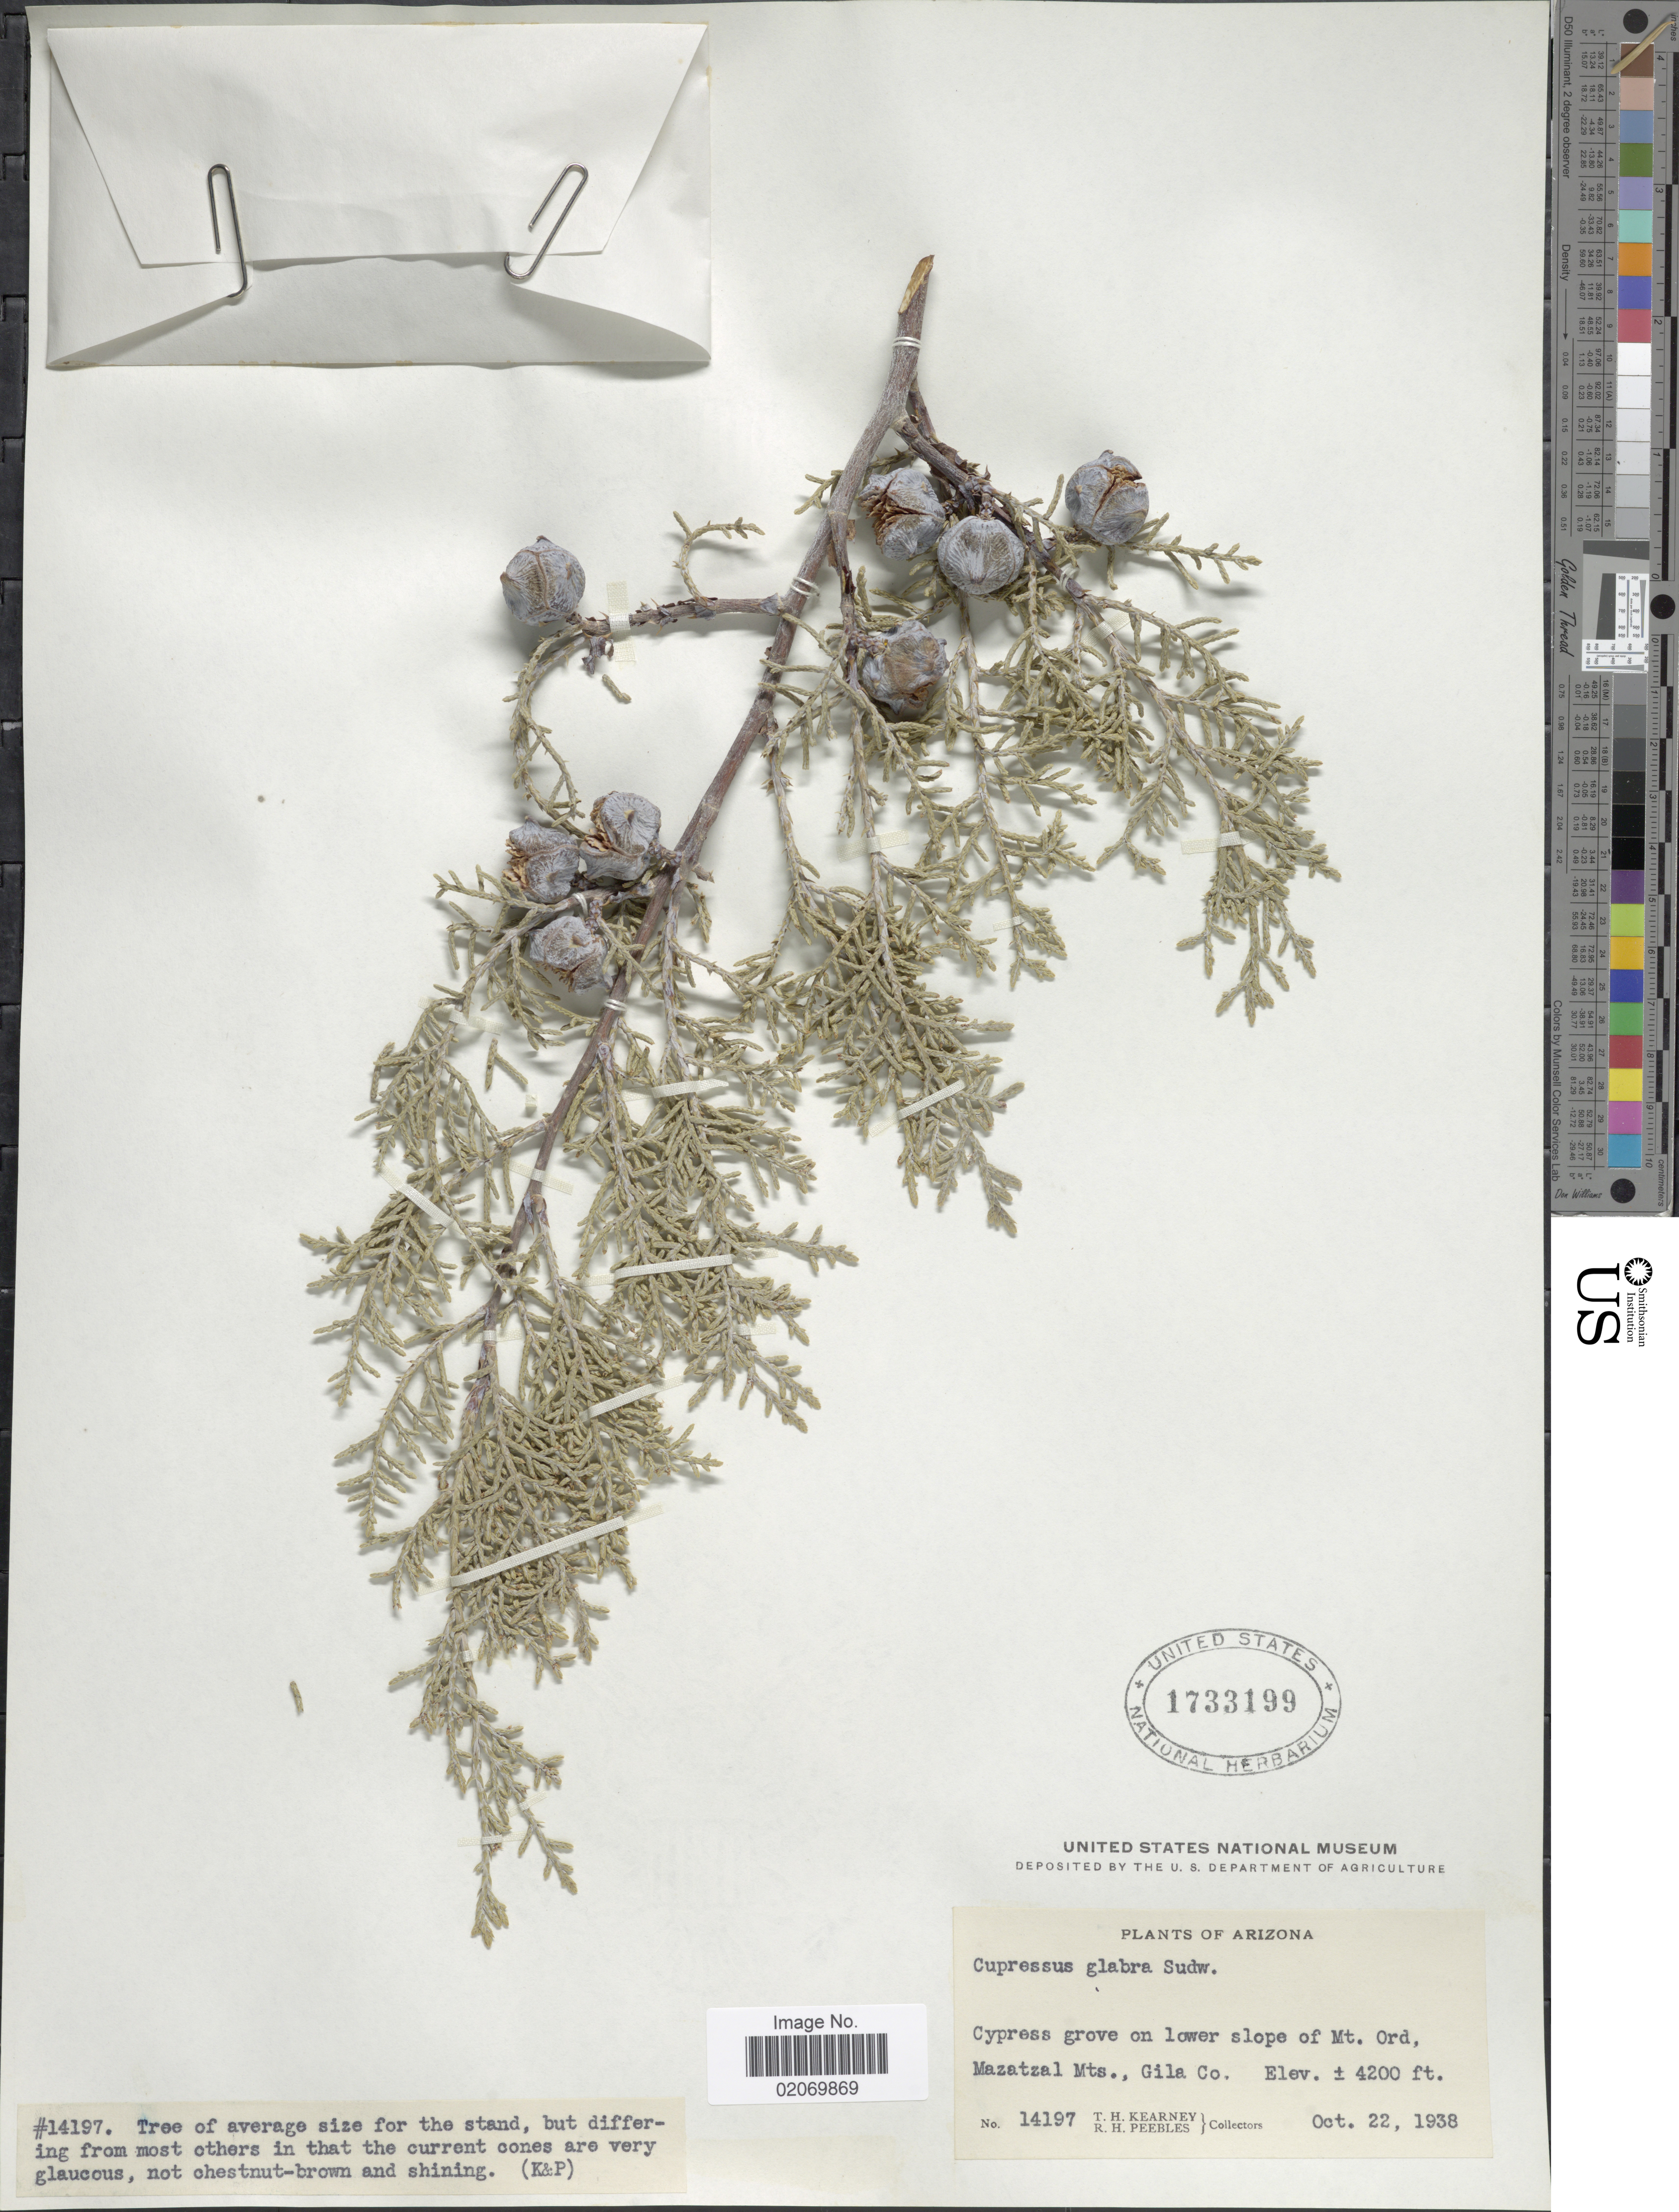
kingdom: Plantae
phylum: Tracheophyta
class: Pinopsida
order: Pinales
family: Cupressaceae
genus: Hesperocyparis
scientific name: Hesperocyparis glabra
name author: (Sudw.) Bartel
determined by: (US) Smithsonian Institution - National Museum of Natural History - Department of Botany (UNITED STATES)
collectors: T. H. Kearney & R. H. Peebles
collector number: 14197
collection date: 1938-10-22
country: United States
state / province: Arizona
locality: Cypress grove on lower slope of Mt Ord, Mazatzal Mts., Gila Co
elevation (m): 1280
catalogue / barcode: US 1733199